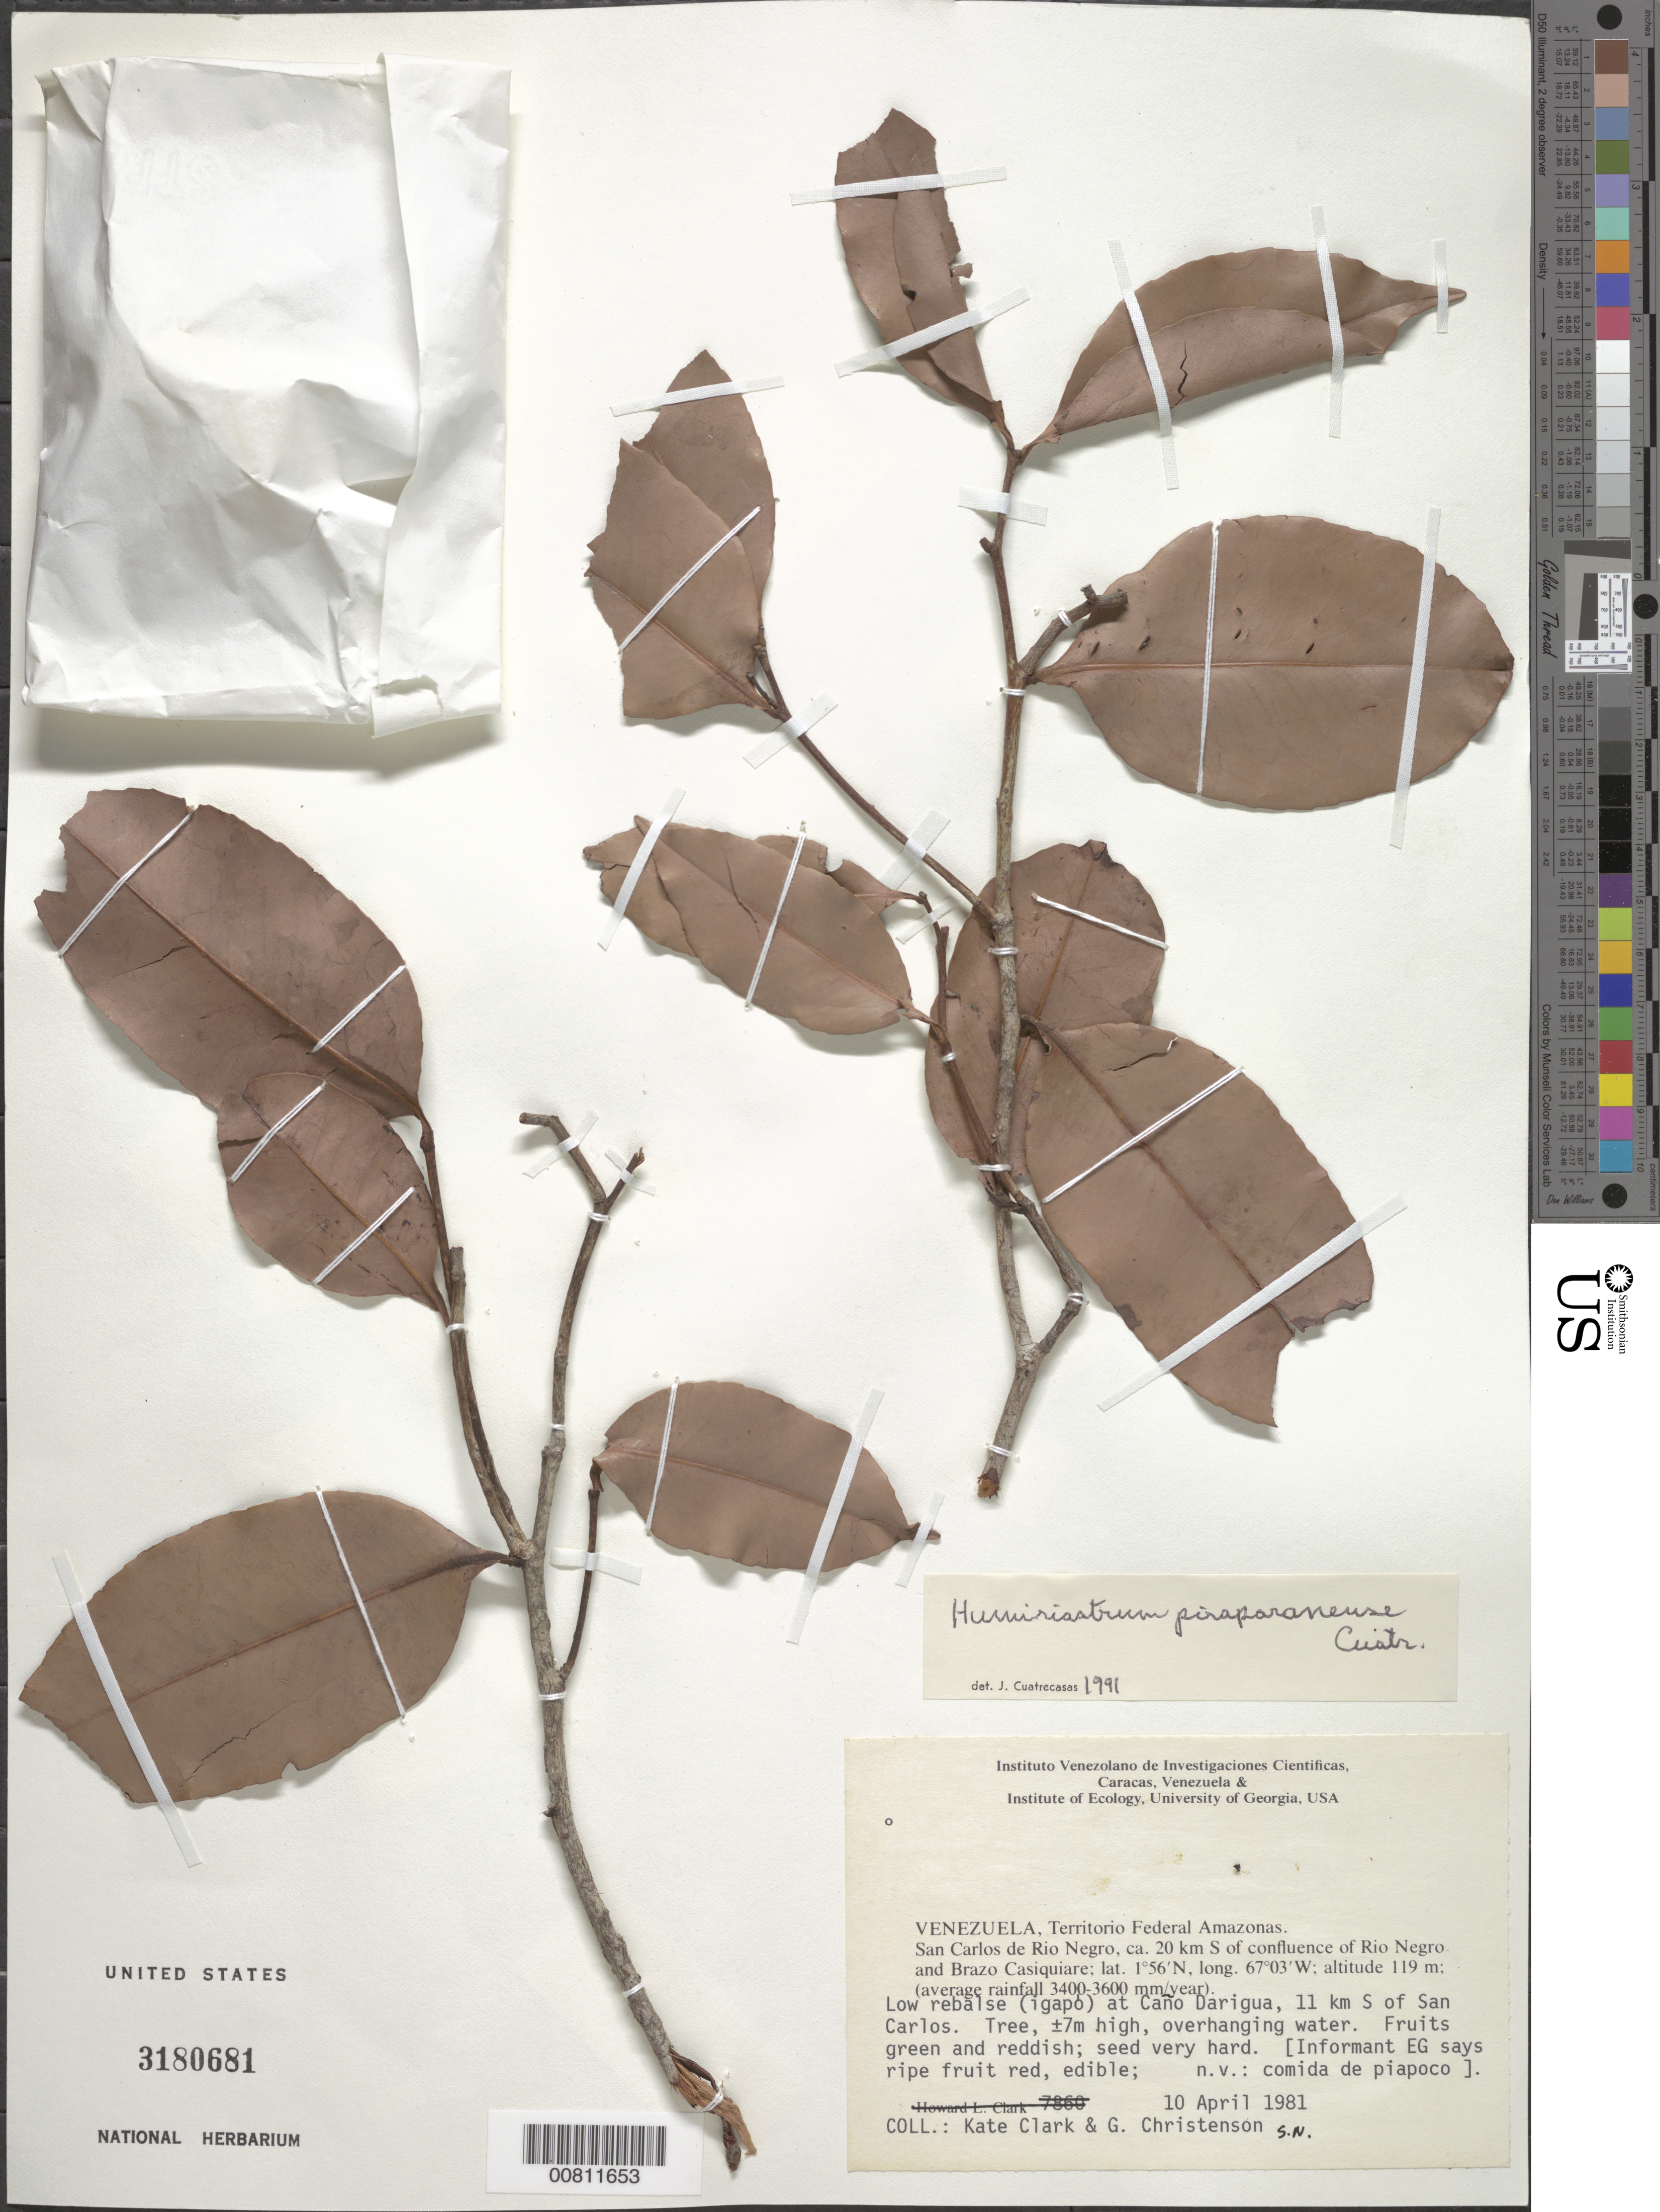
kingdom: Plantae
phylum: Tracheophyta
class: Magnoliopsida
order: Malpighiales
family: Humiriaceae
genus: Humiriastrum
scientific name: Humiriastrum piraparanense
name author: Cuatrec.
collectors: K. Clark & G. Christenson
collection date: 1981-04-10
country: Venezuela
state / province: Amazonas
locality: Territorio Federal Amazonas. San Carlos de Rio Negro, ca. 20 km S of confluence of Rio Negro and Brazo Casiquiare. Low rebalse (igapó) at Caño Darigua, 11 km S of San Carlos.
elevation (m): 119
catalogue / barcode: US 3180681